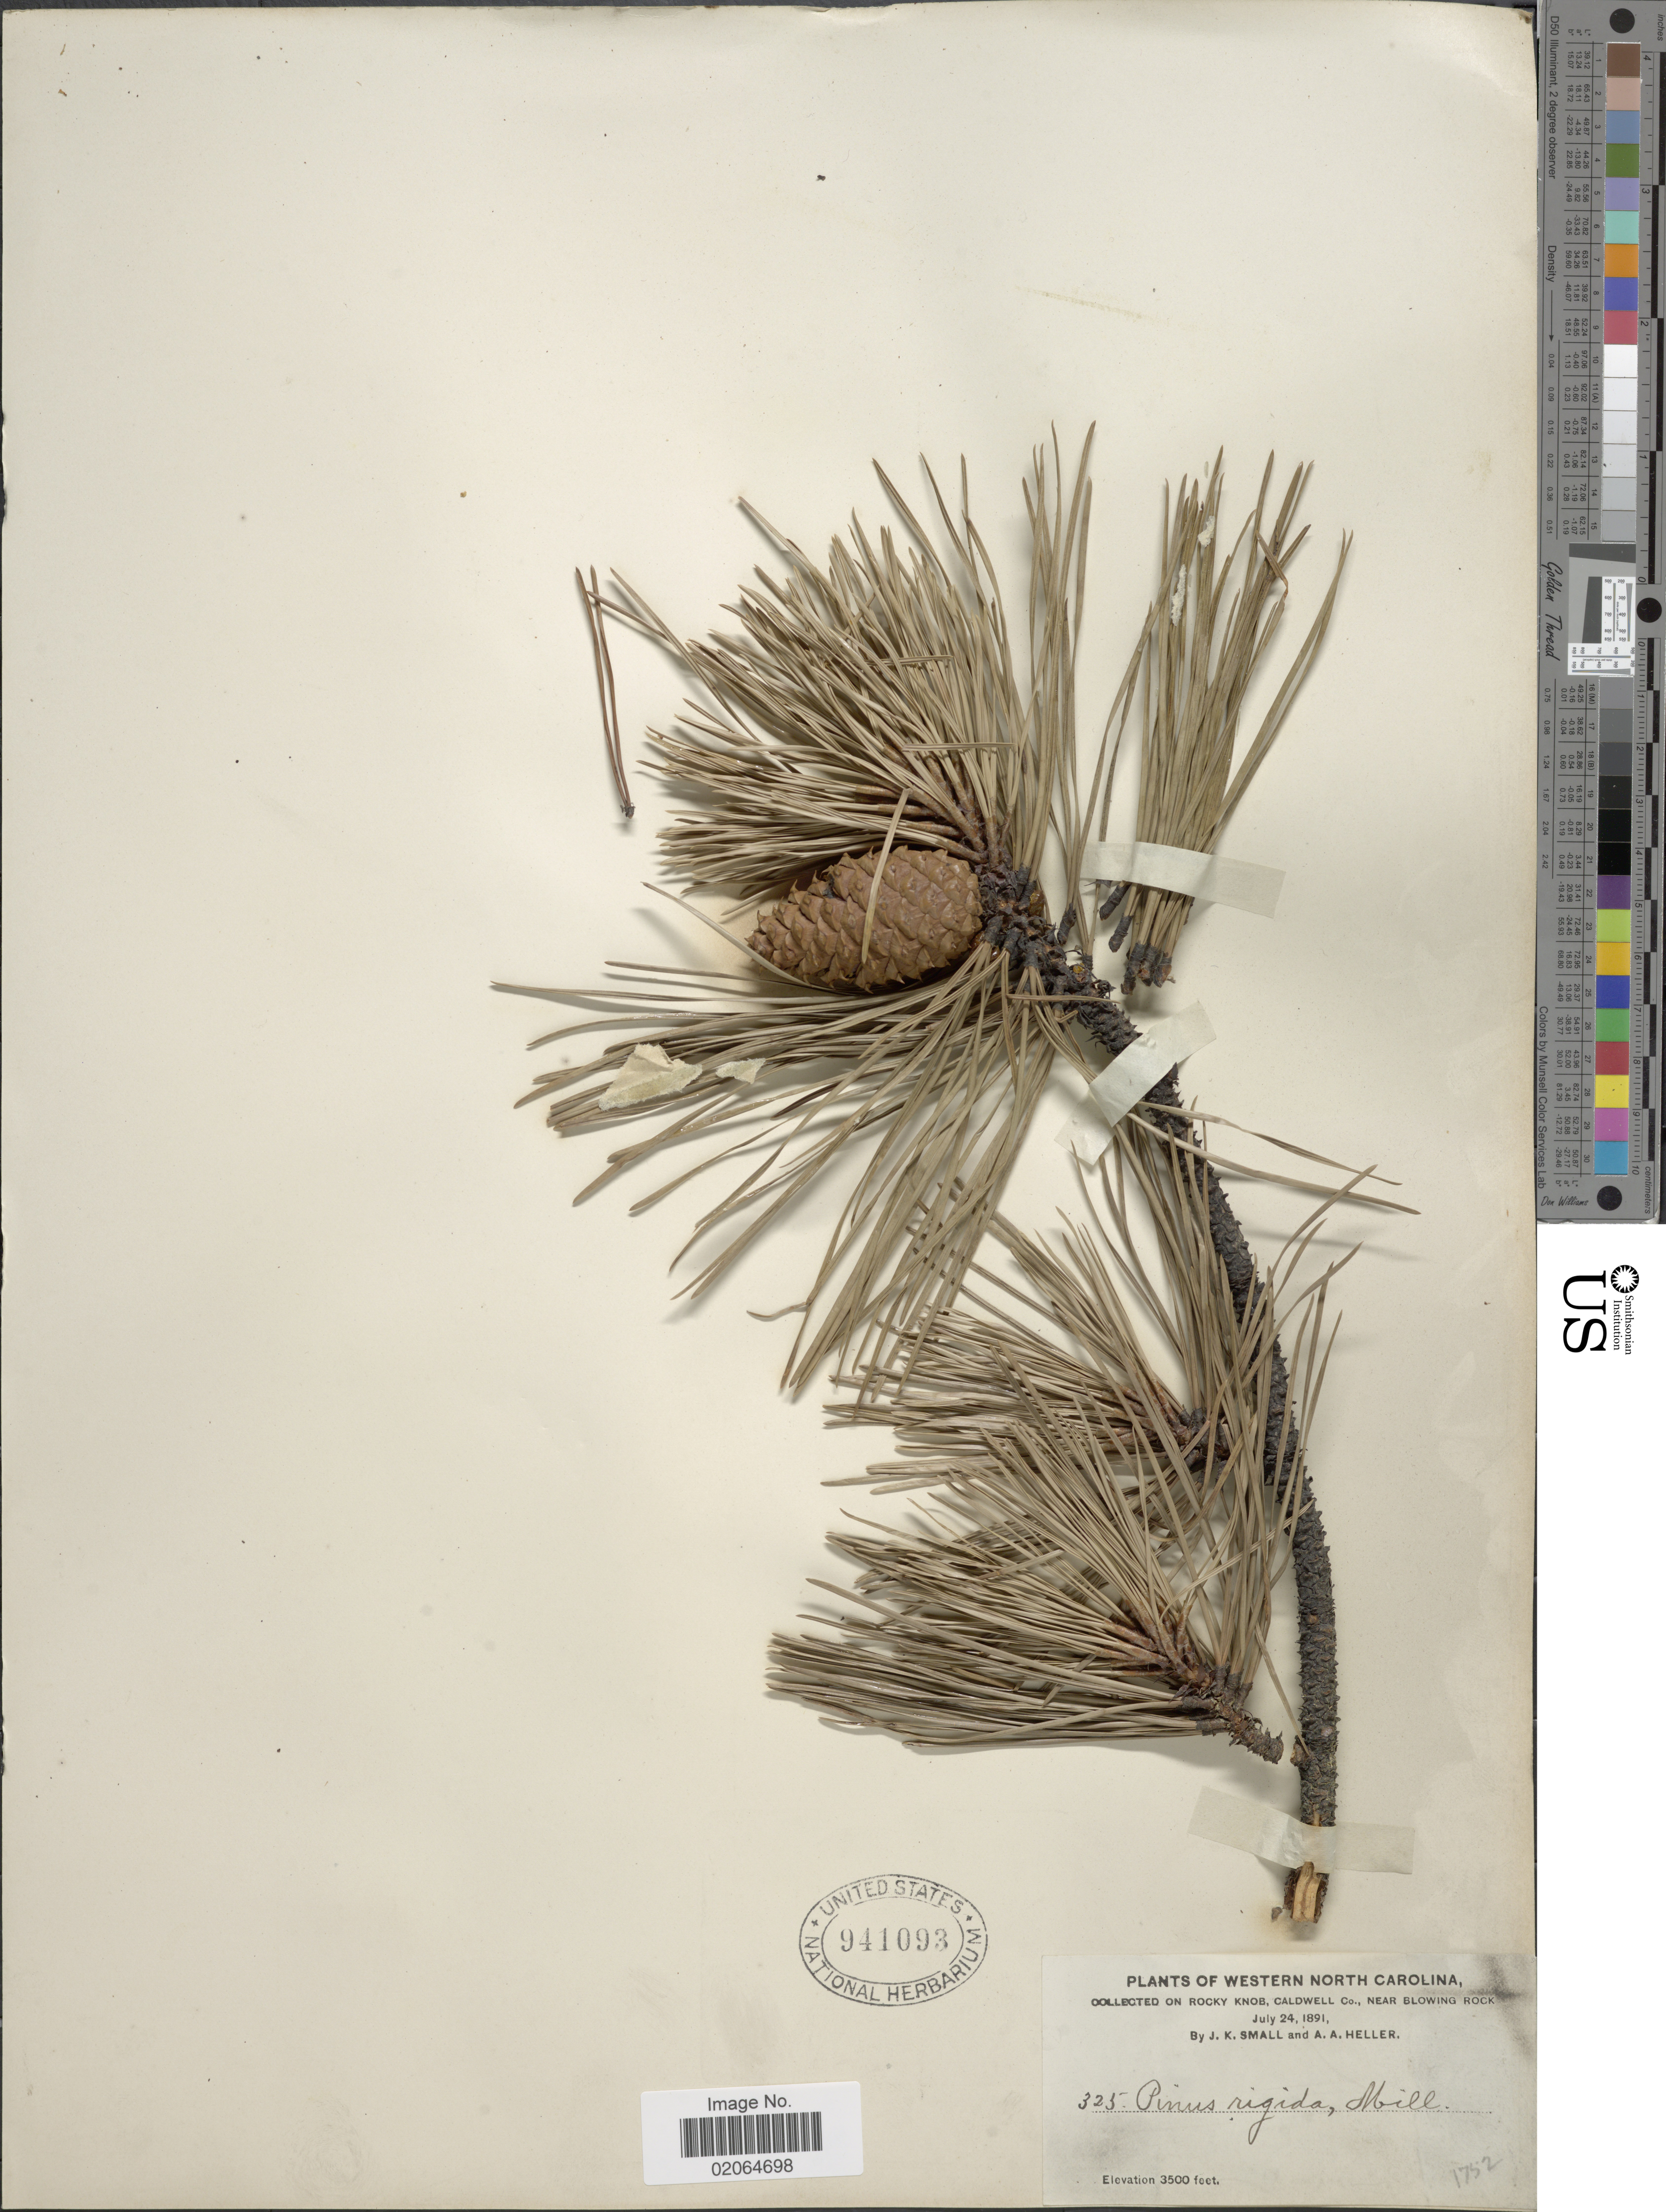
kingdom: Plantae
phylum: Tracheophyta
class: Pinopsida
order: Pinales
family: Pinaceae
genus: Pinus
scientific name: Pinus rigida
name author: Mill.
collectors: J. K. Small & A. A. Heller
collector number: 325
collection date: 1891-07-24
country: United States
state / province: North Carolina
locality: Western North Carolina, on rocky knob, Caldwell Co., near Blowing Rock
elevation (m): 1067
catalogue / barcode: US 941093